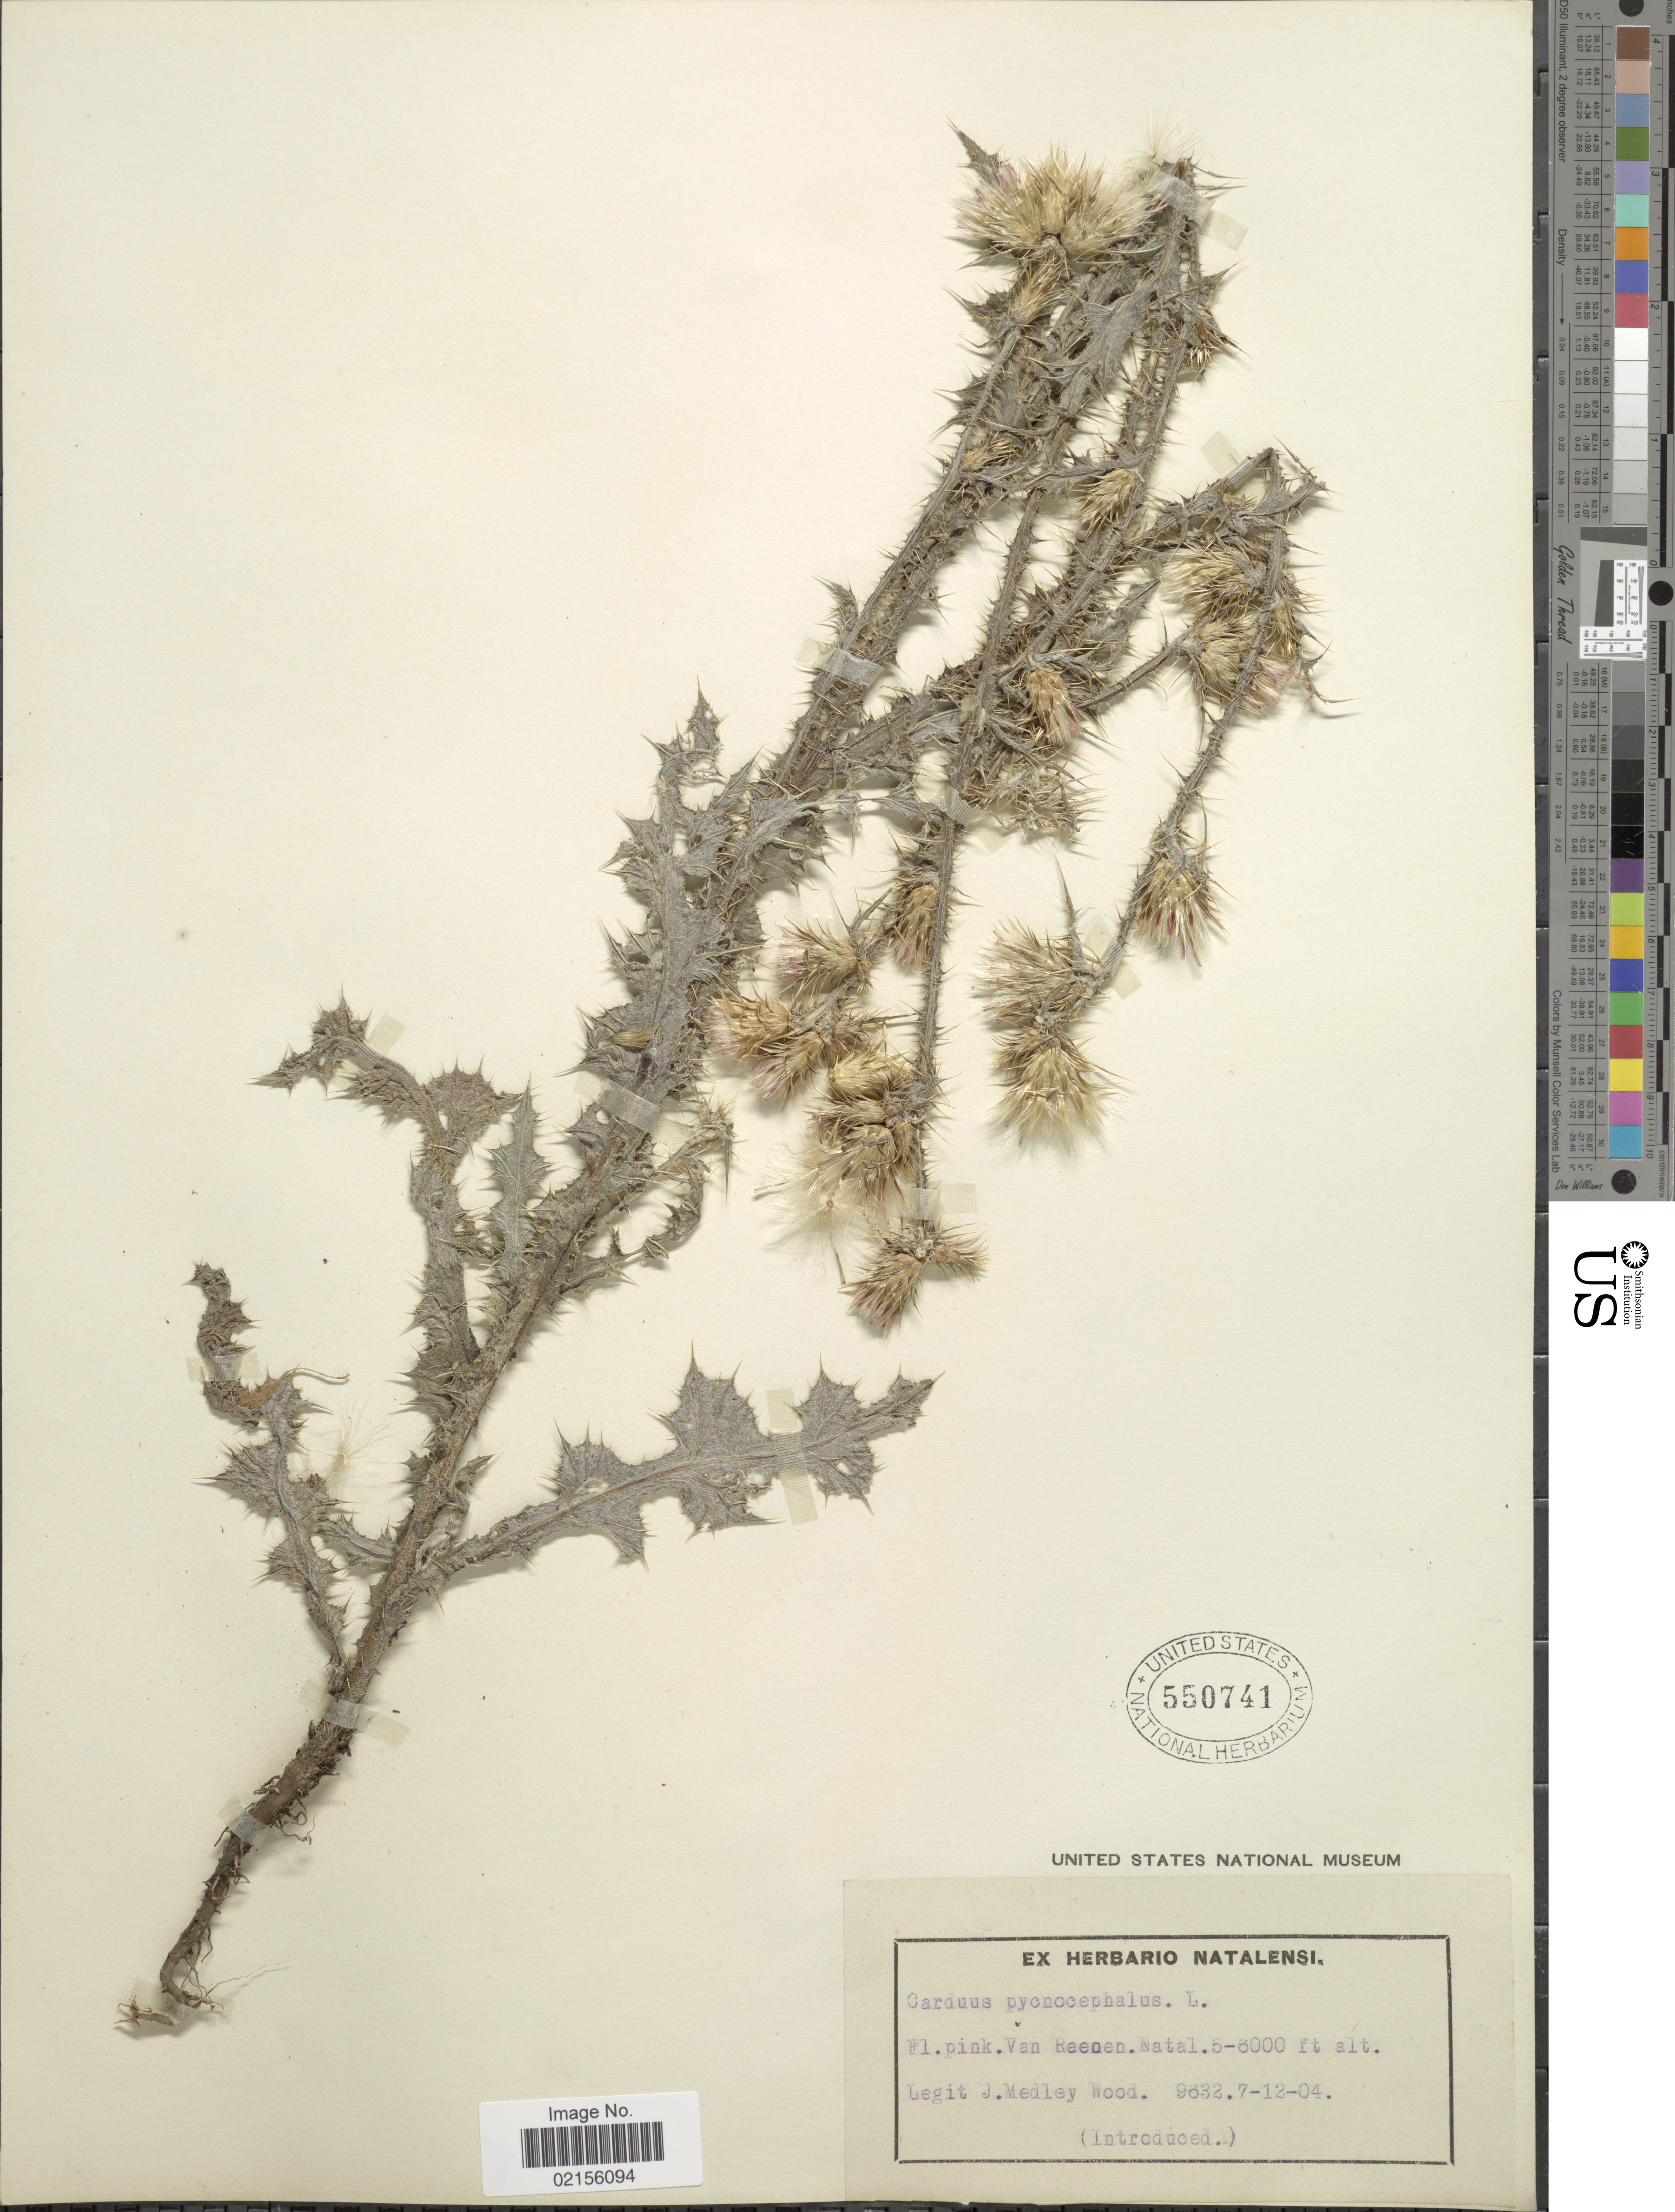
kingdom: Plantae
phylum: Tracheophyta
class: Magnoliopsida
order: Asterales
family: Asteraceae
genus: Carduus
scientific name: Carduus pycnocephalus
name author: L.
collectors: J. Medley Wood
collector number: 9632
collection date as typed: Transcribed d/m/y: 7/12/4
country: South Africa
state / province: KwaZulu-Natal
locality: Van Reenen, Natal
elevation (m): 1524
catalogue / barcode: US 550741